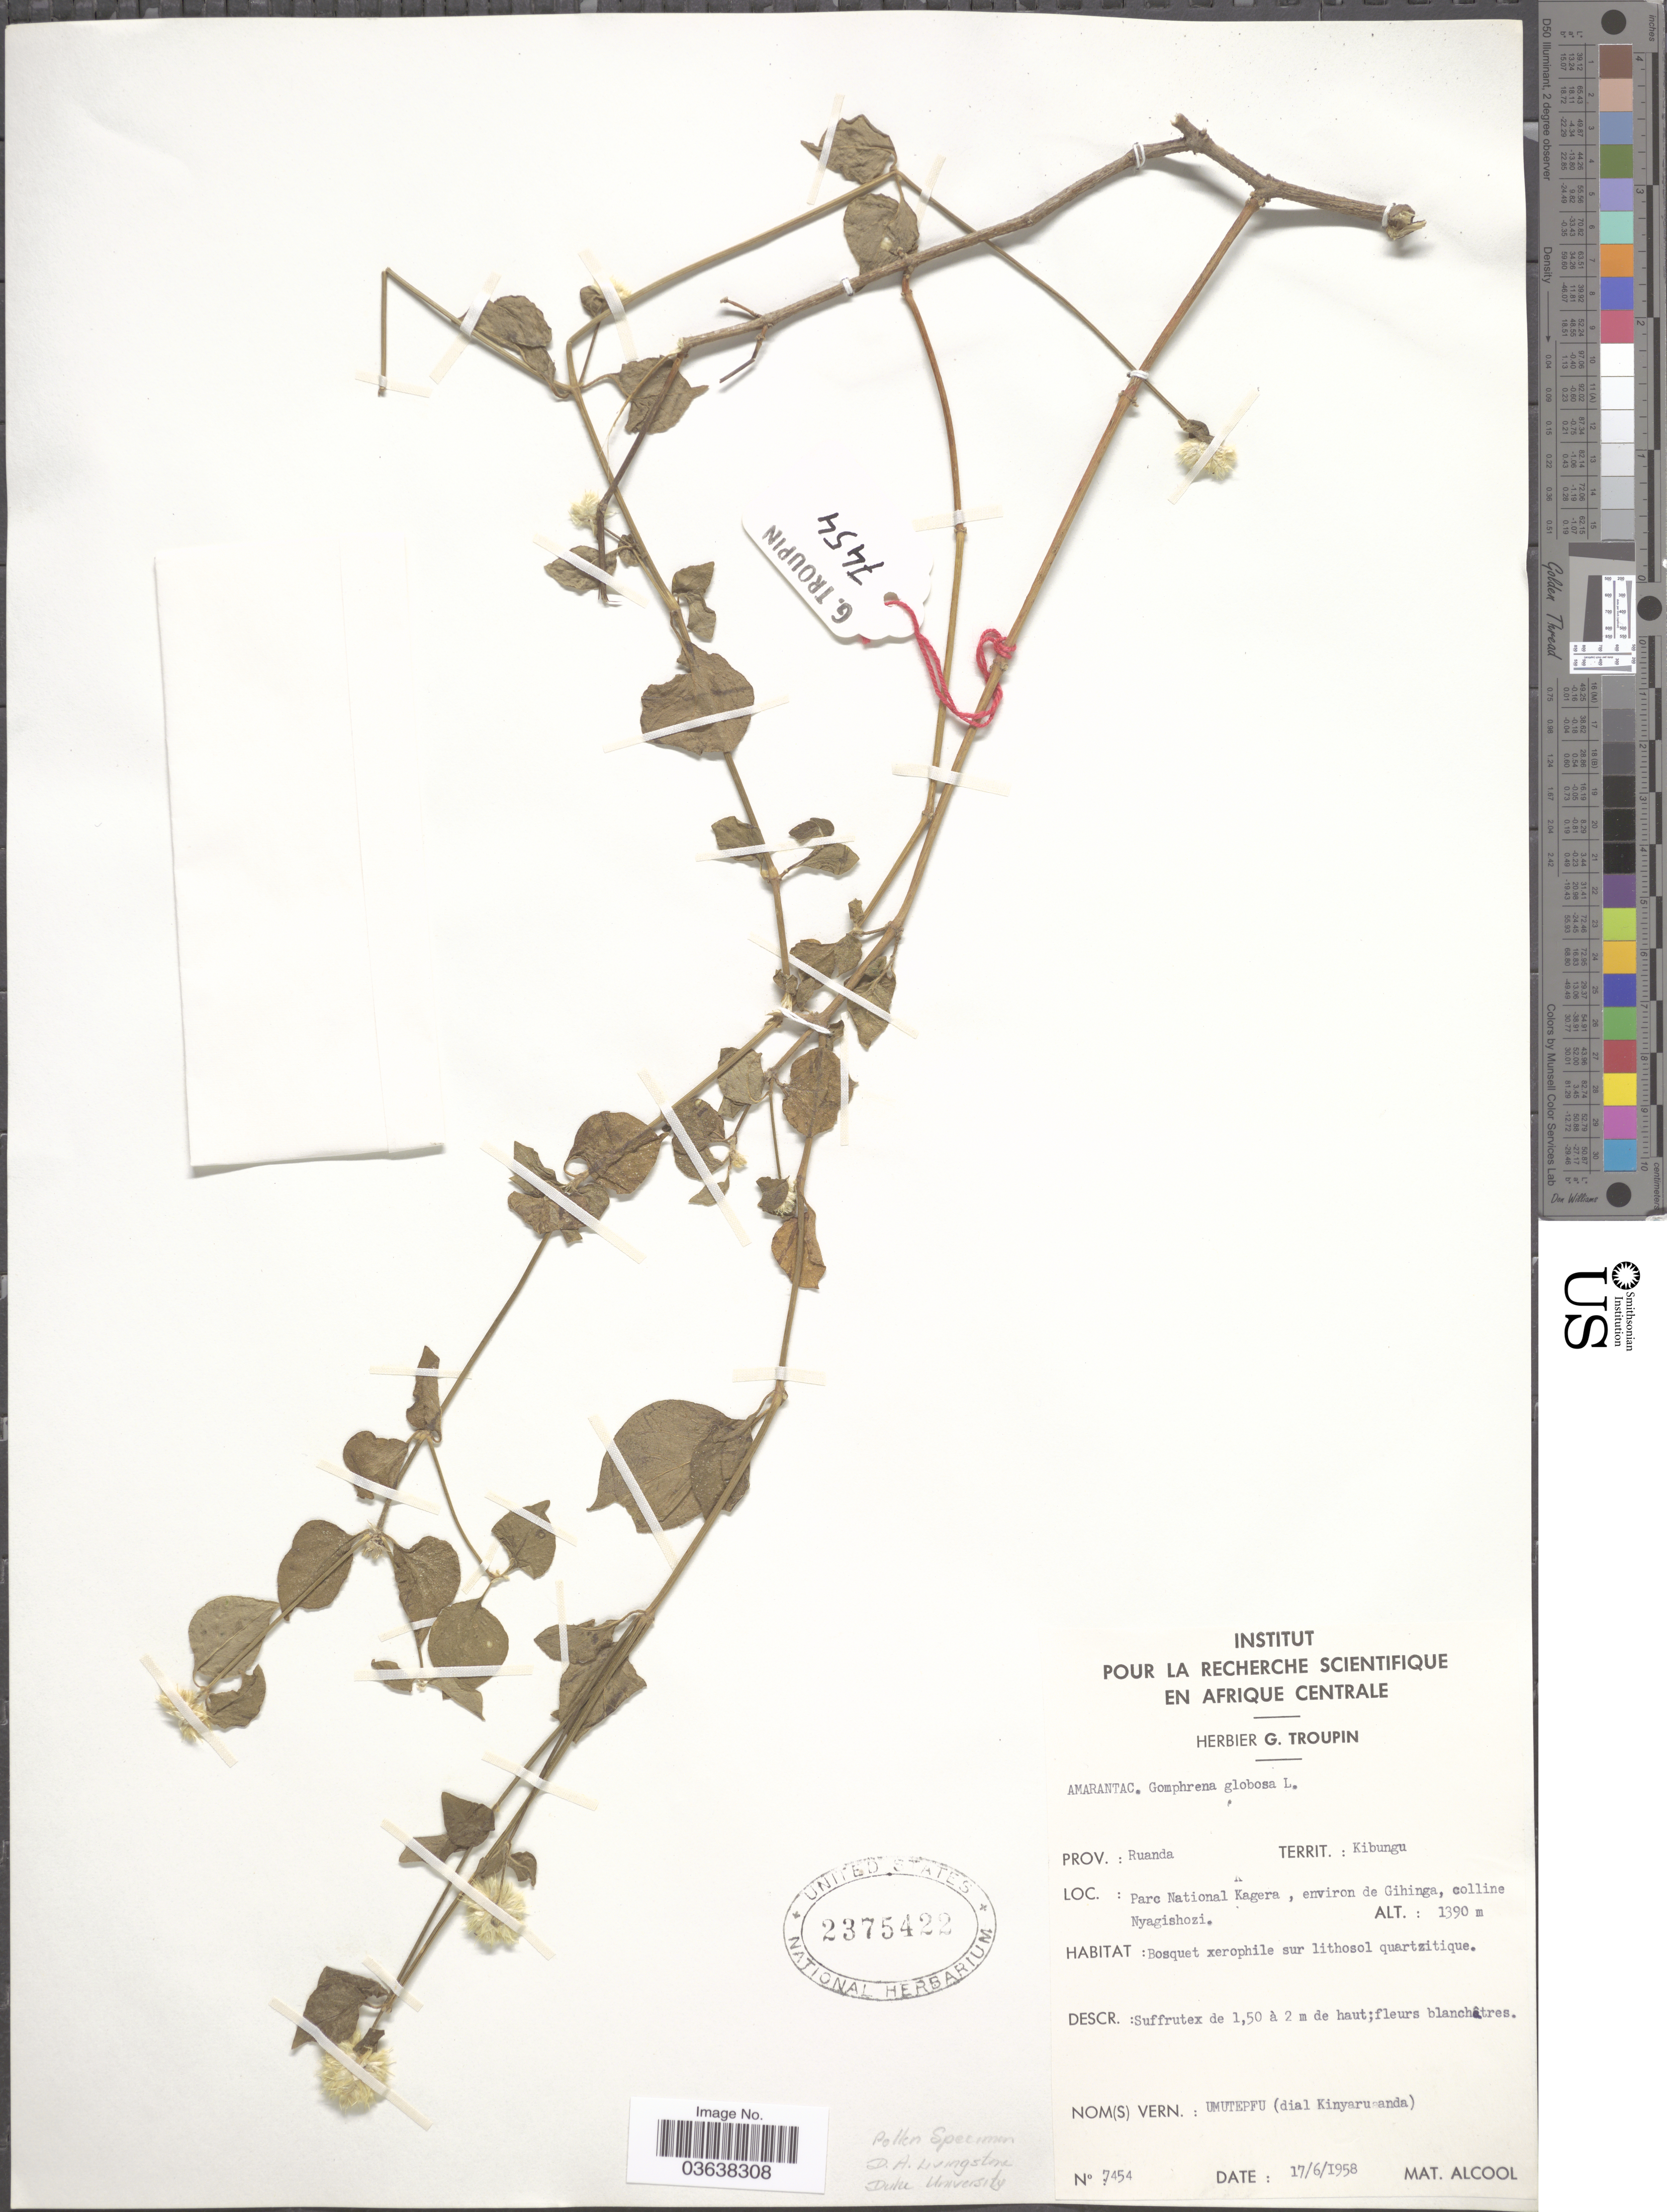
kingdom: Plantae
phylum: Tracheophyta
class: Magnoliopsida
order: Caryophyllales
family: Amaranthaceae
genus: Gomphrena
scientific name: Gomphrena globosa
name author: L.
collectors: ex herb. G. Troupin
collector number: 7454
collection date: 1958-06-17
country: Rwanda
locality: Territ.: Kibungu. Parc National Kagera, environ de Gihinga, colline Nyagishozi.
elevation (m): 1390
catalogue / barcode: US 2375422